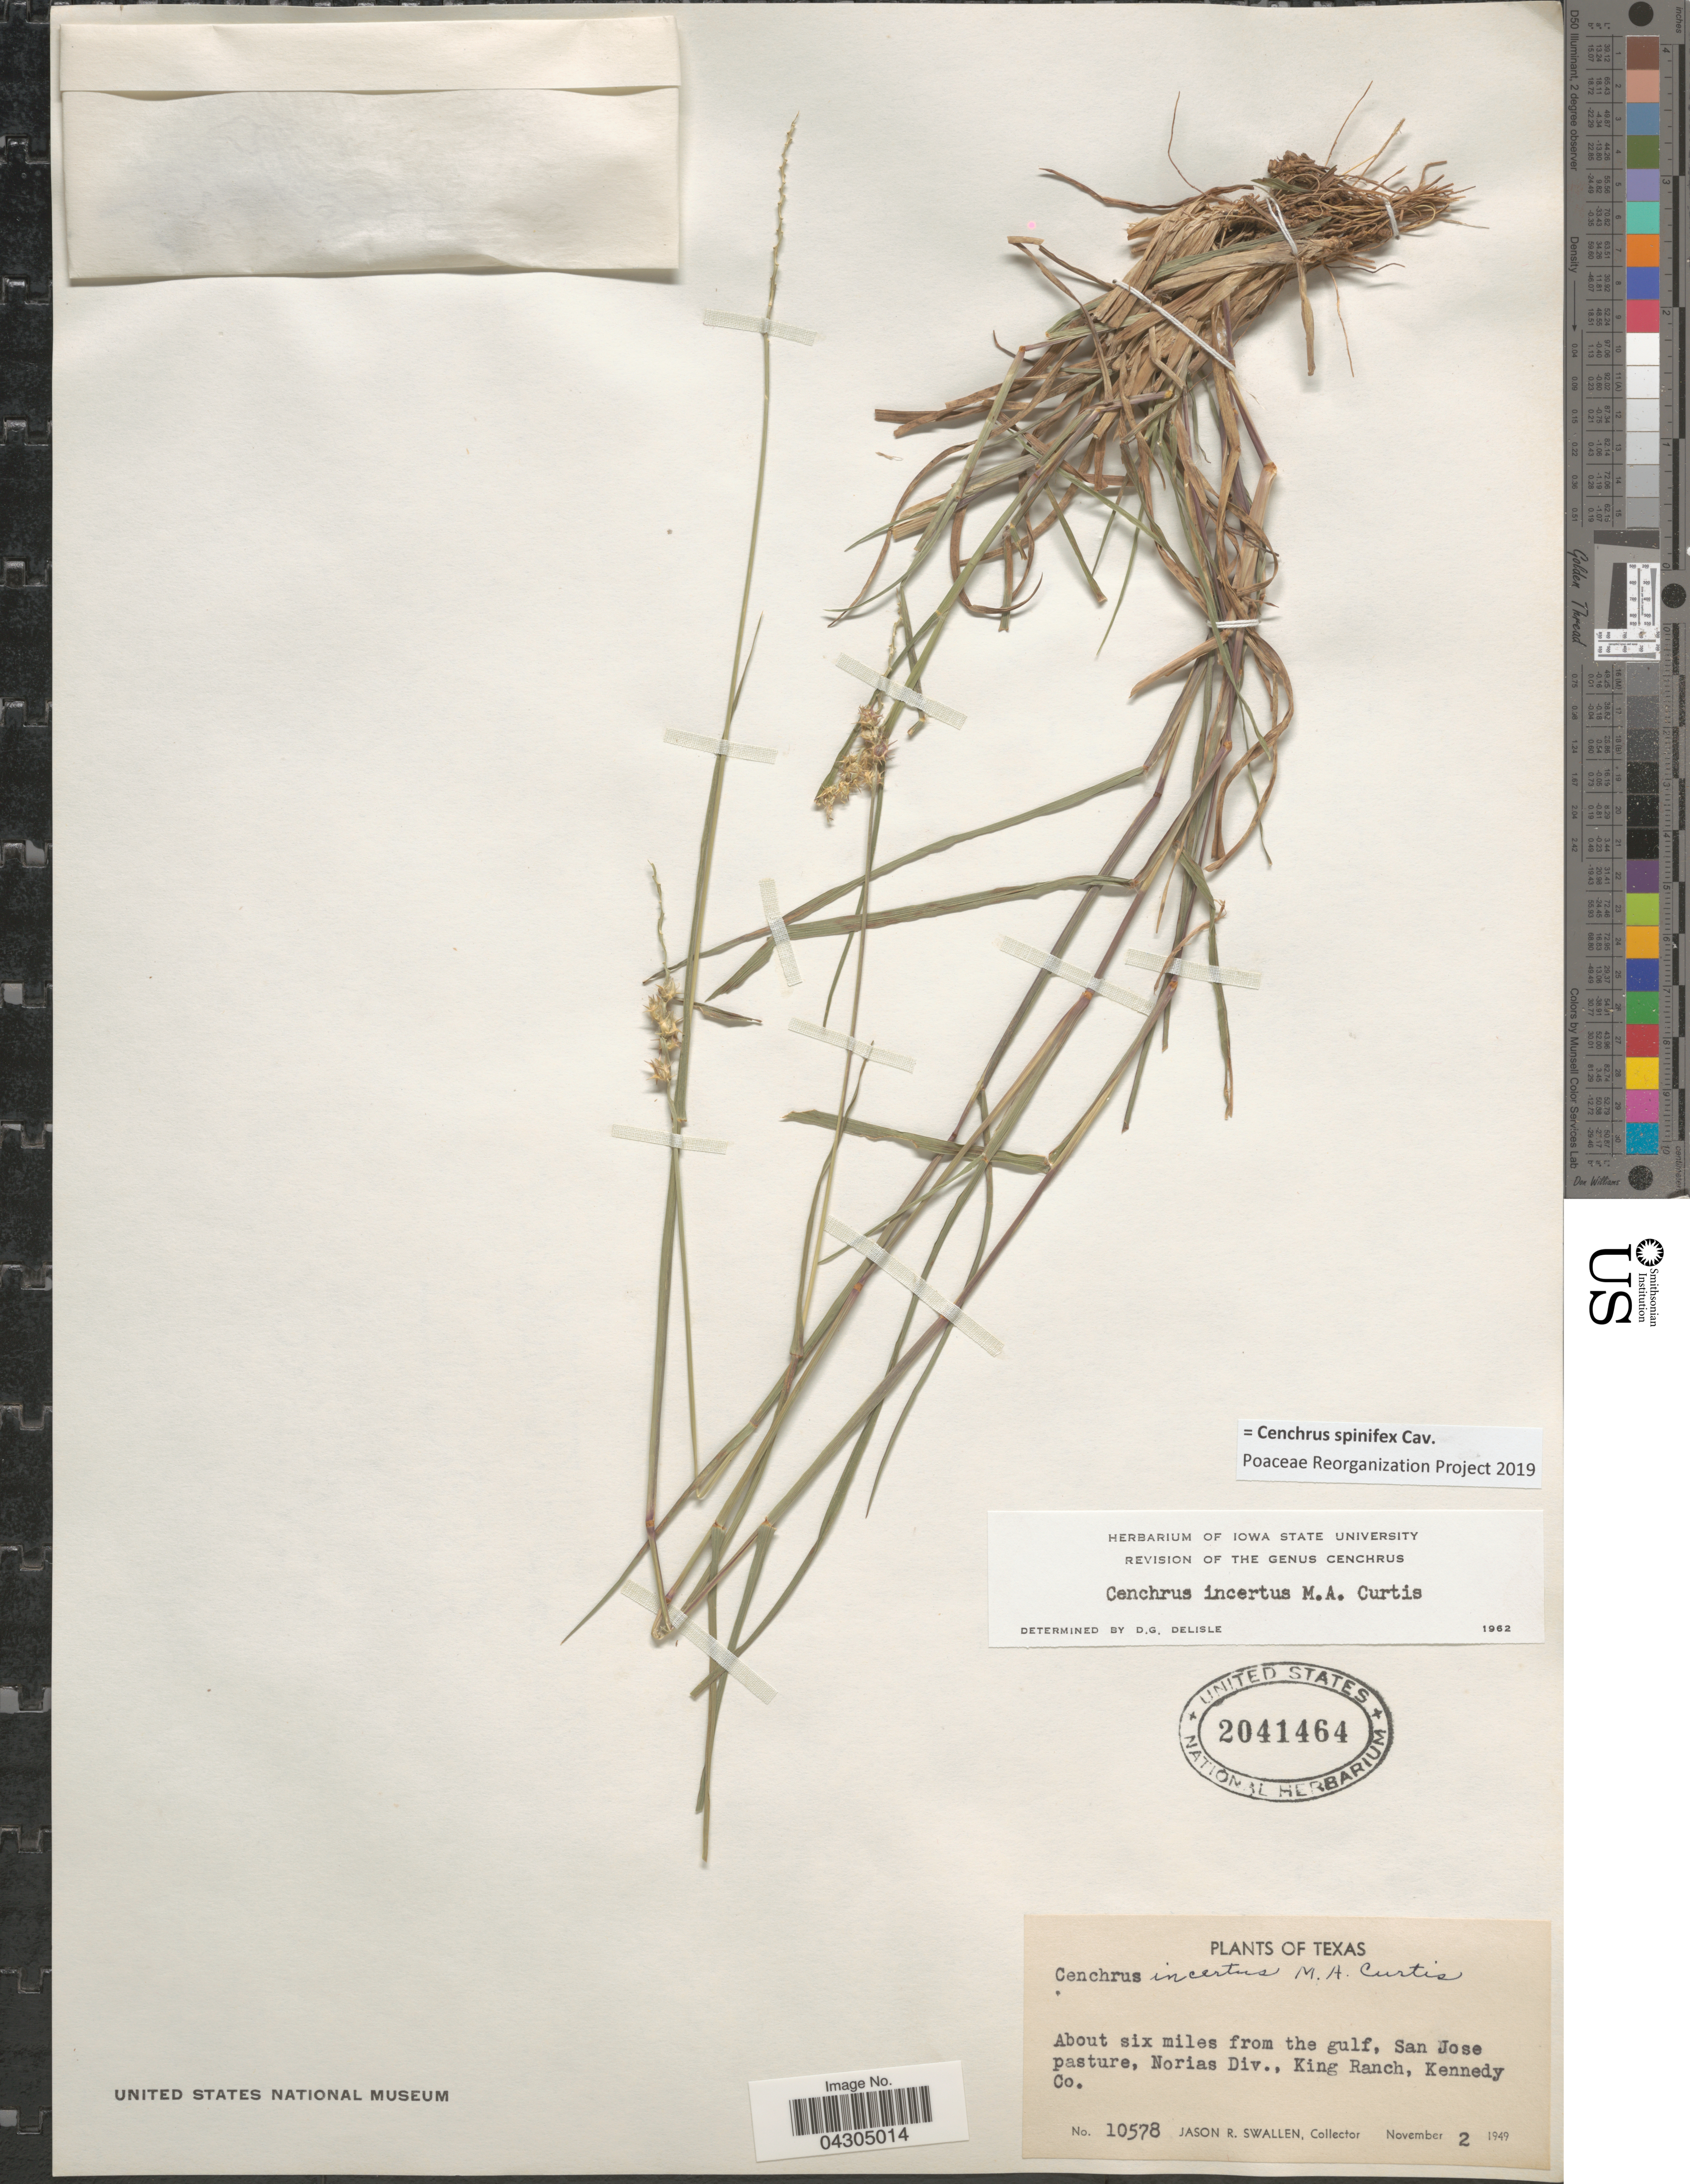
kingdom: Plantae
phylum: Tracheophyta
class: Liliopsida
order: Poales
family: Poaceae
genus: Cenchrus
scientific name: Cenchrus spinifex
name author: Cav.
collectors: J. R. Swallen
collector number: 10578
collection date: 1949-11-02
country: United States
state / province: Texas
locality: About six miles from the gulf, San Jose pasture, Norias Div., King Ranch, Kennedy Co.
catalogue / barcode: US 2041464